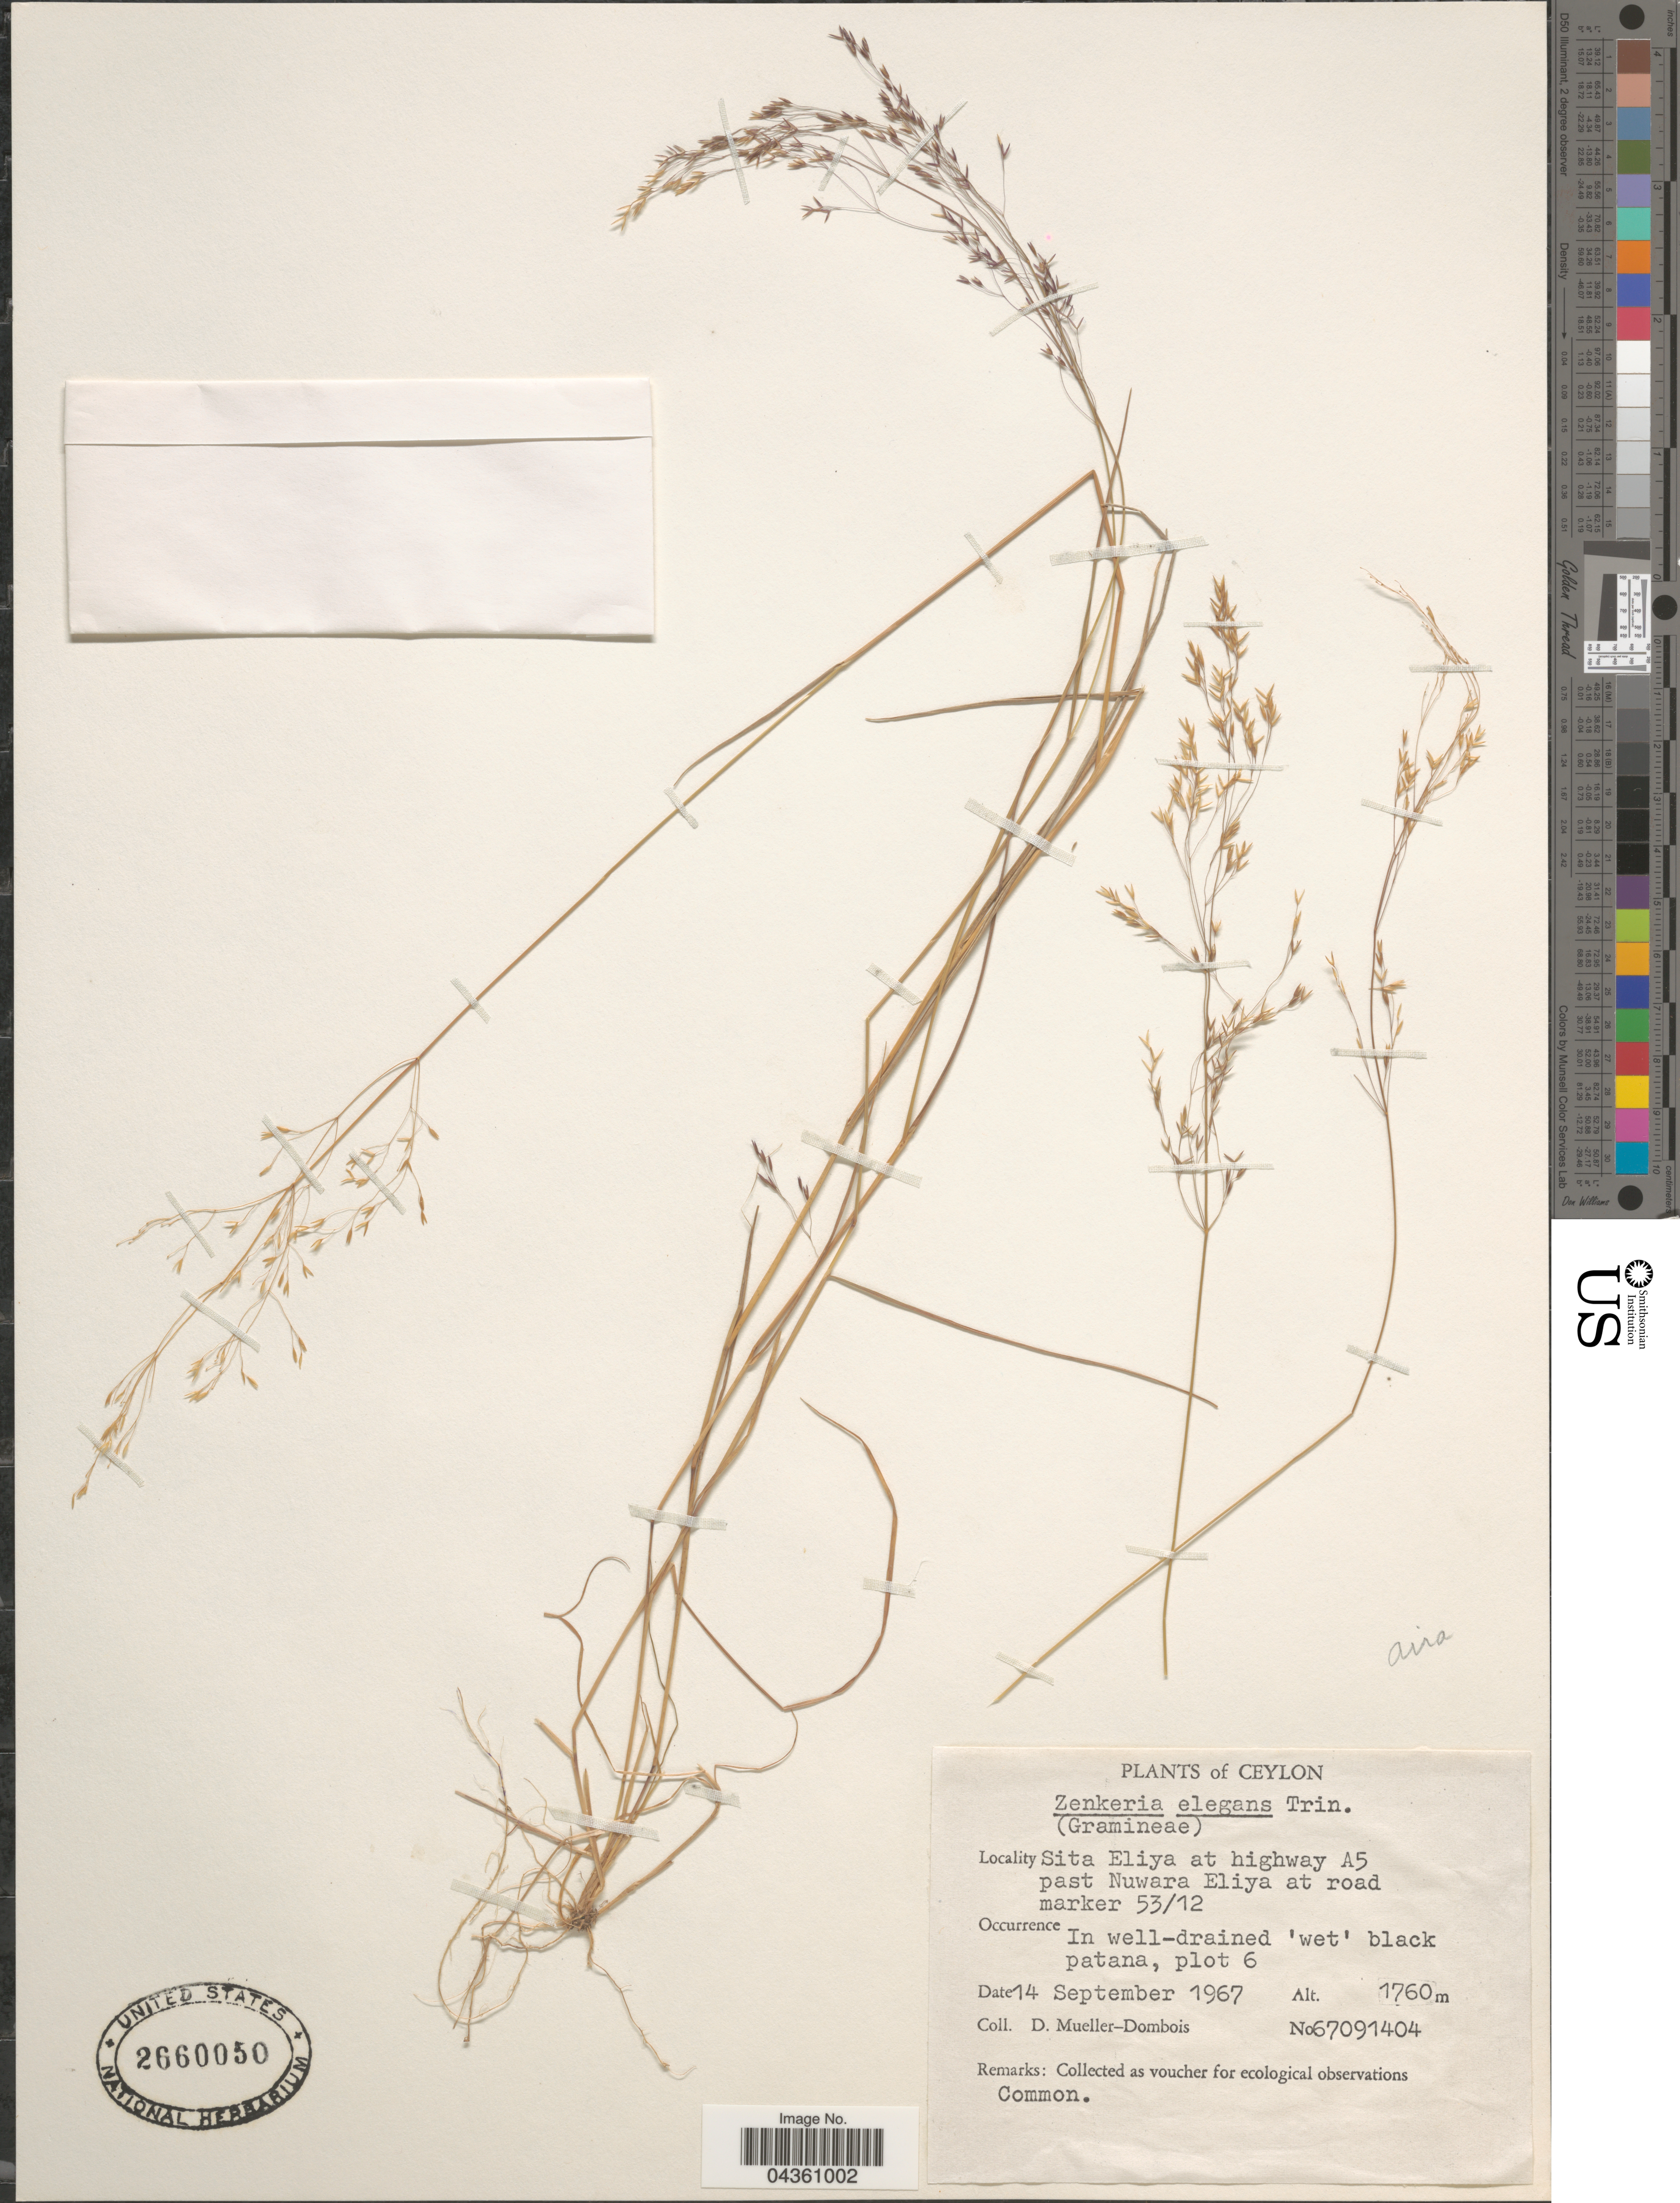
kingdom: Plantae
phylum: Tracheophyta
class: Liliopsida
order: Poales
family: Poaceae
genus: Zenkeria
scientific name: Zenkeria elegans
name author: Trin.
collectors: D. Mueller-Dombois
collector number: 67091404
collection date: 1967-09-14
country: Sri Lanka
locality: Ceylon. Sita Eliya at highway A5 past Nuwara Eliya at road marker 53/12. Plot 6.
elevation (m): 1760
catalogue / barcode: US 2660050